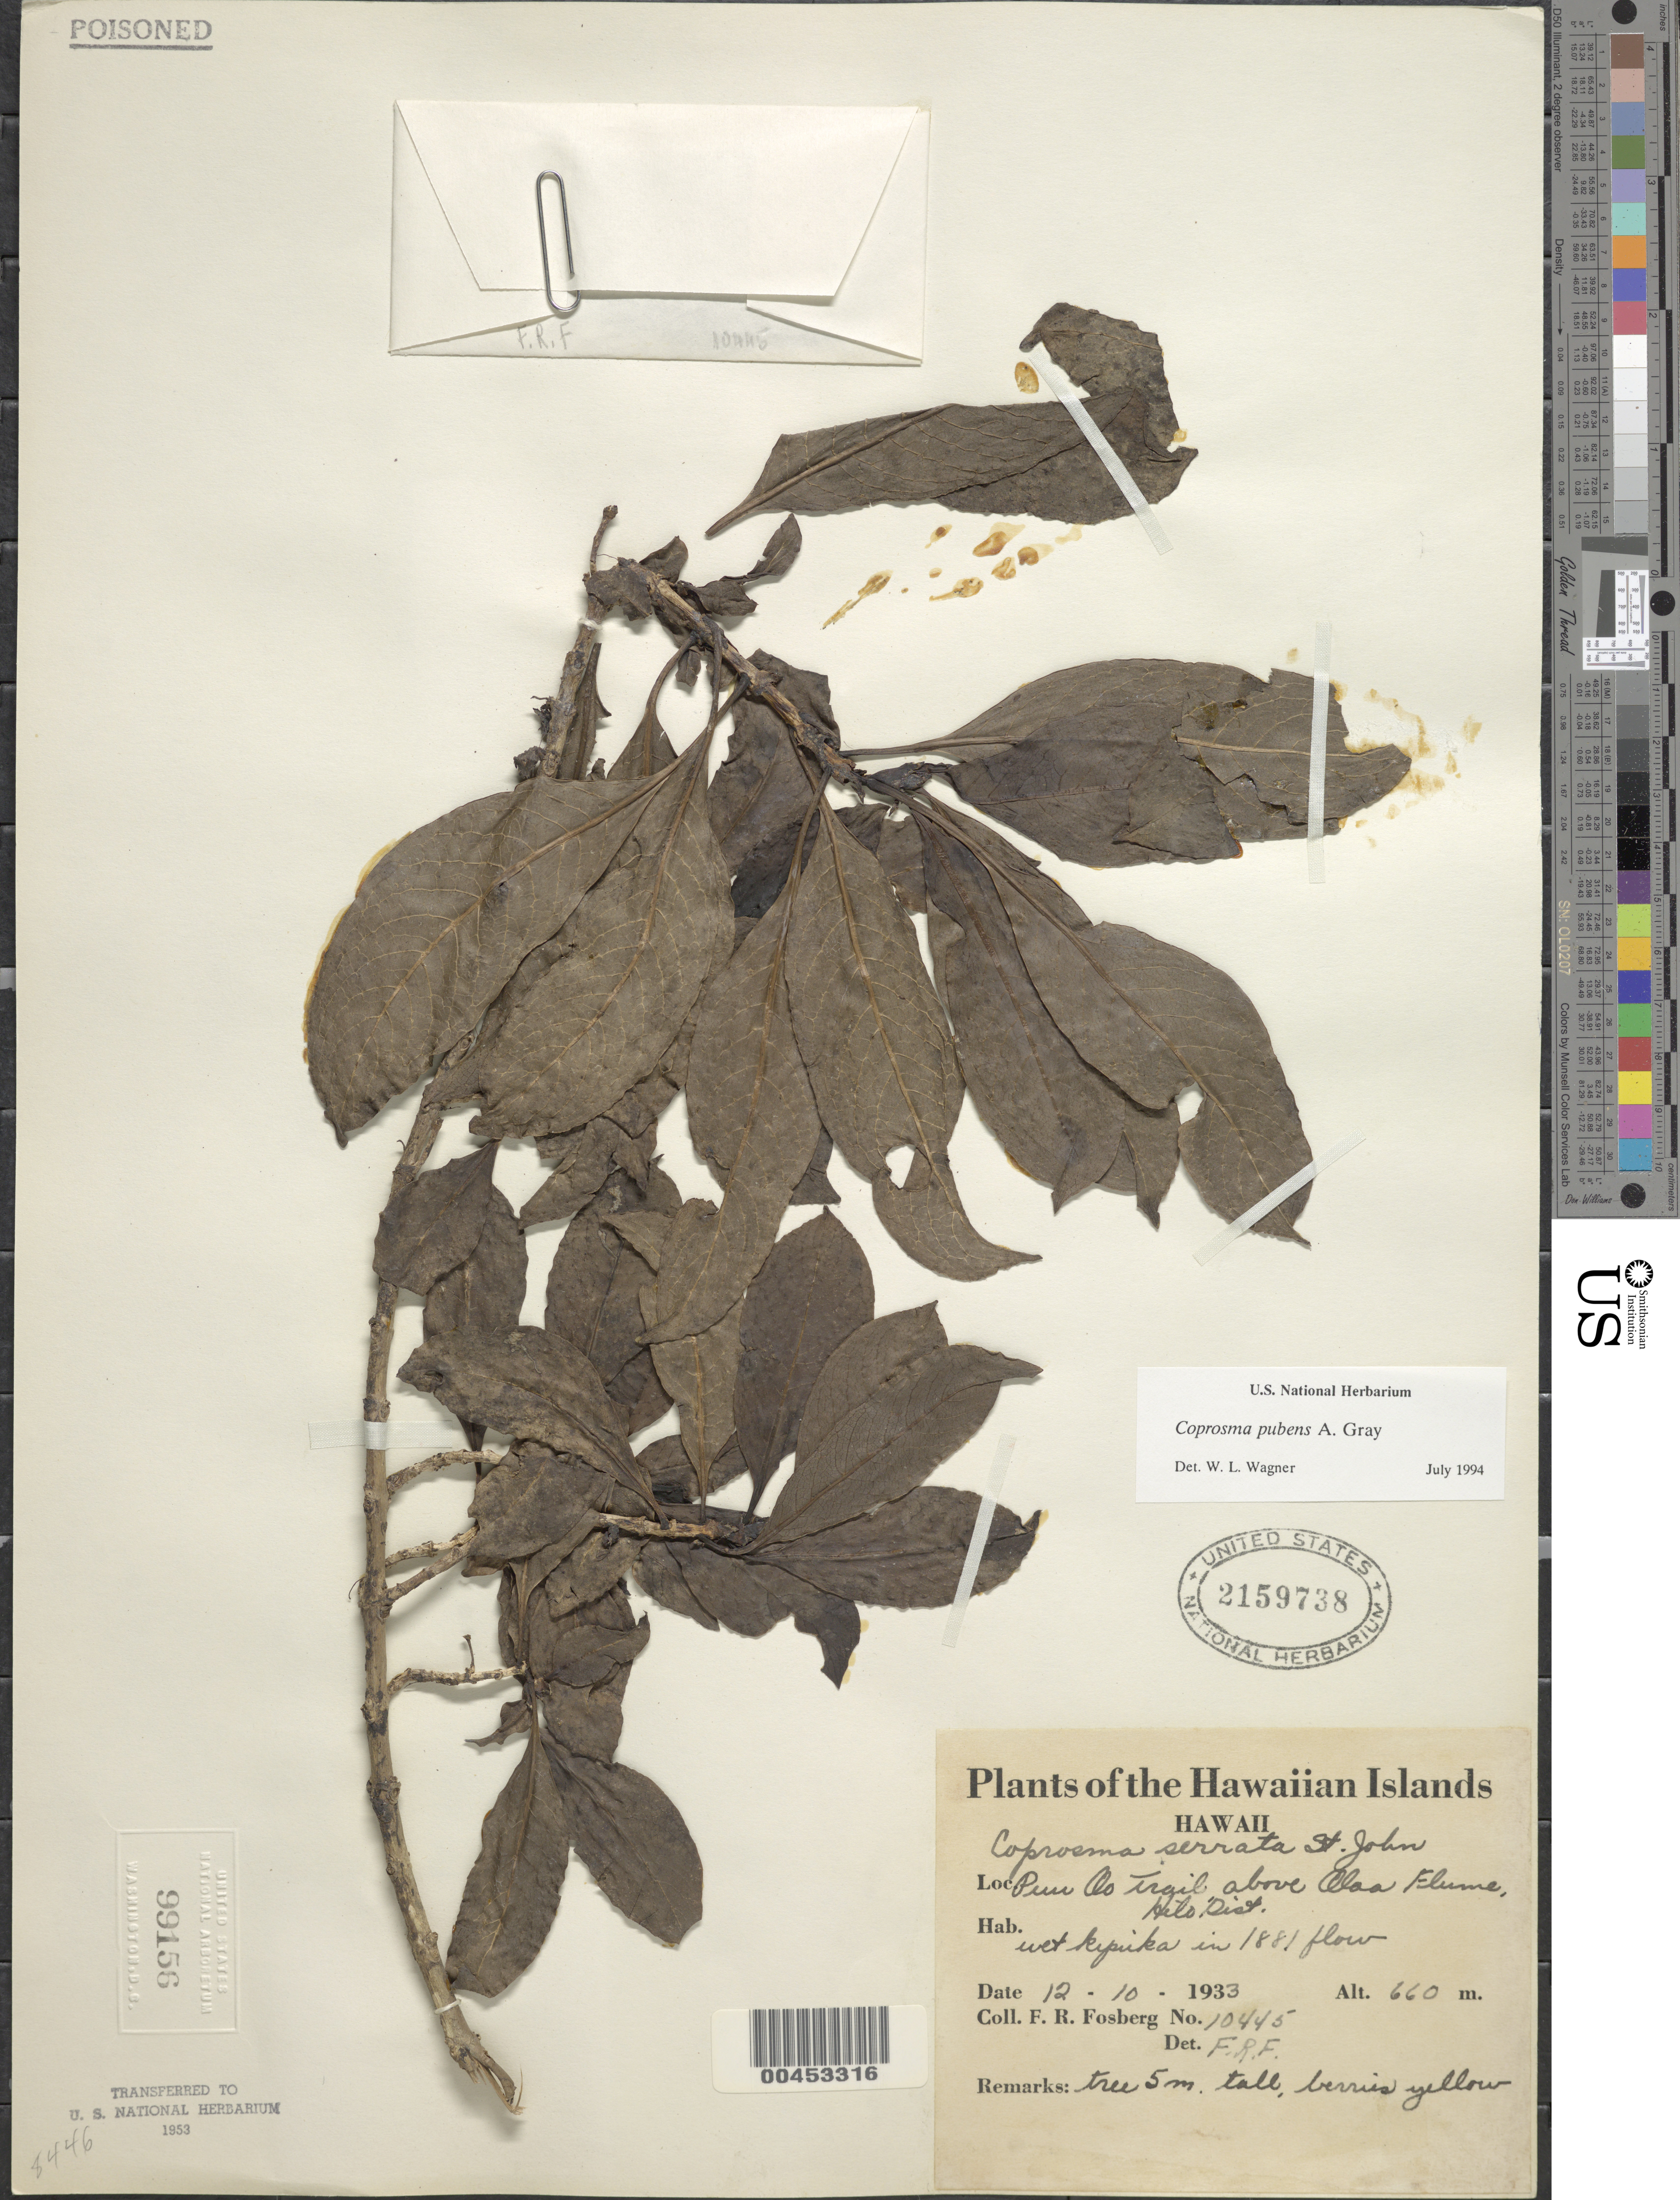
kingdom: Plantae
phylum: Tracheophyta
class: Magnoliopsida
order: Gentianales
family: Rubiaceae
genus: Coprosma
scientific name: Coprosma pubens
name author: A. Gray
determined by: Wagner, W. L., (BOT), Smithsonian Institution - National Museum of Natural History (UNITED STATES)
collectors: F. R. Fosberg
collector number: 10445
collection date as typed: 12 Oct 1933 or 10 Dec 1933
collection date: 1933-10-12 or 1933-12-10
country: United States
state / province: Hawaii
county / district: Hawaii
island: Hawaii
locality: Puu Oo Trail above Olaa Flume, Hilo Dist, in Lava Flow of 1881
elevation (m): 660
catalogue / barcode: US 2159738